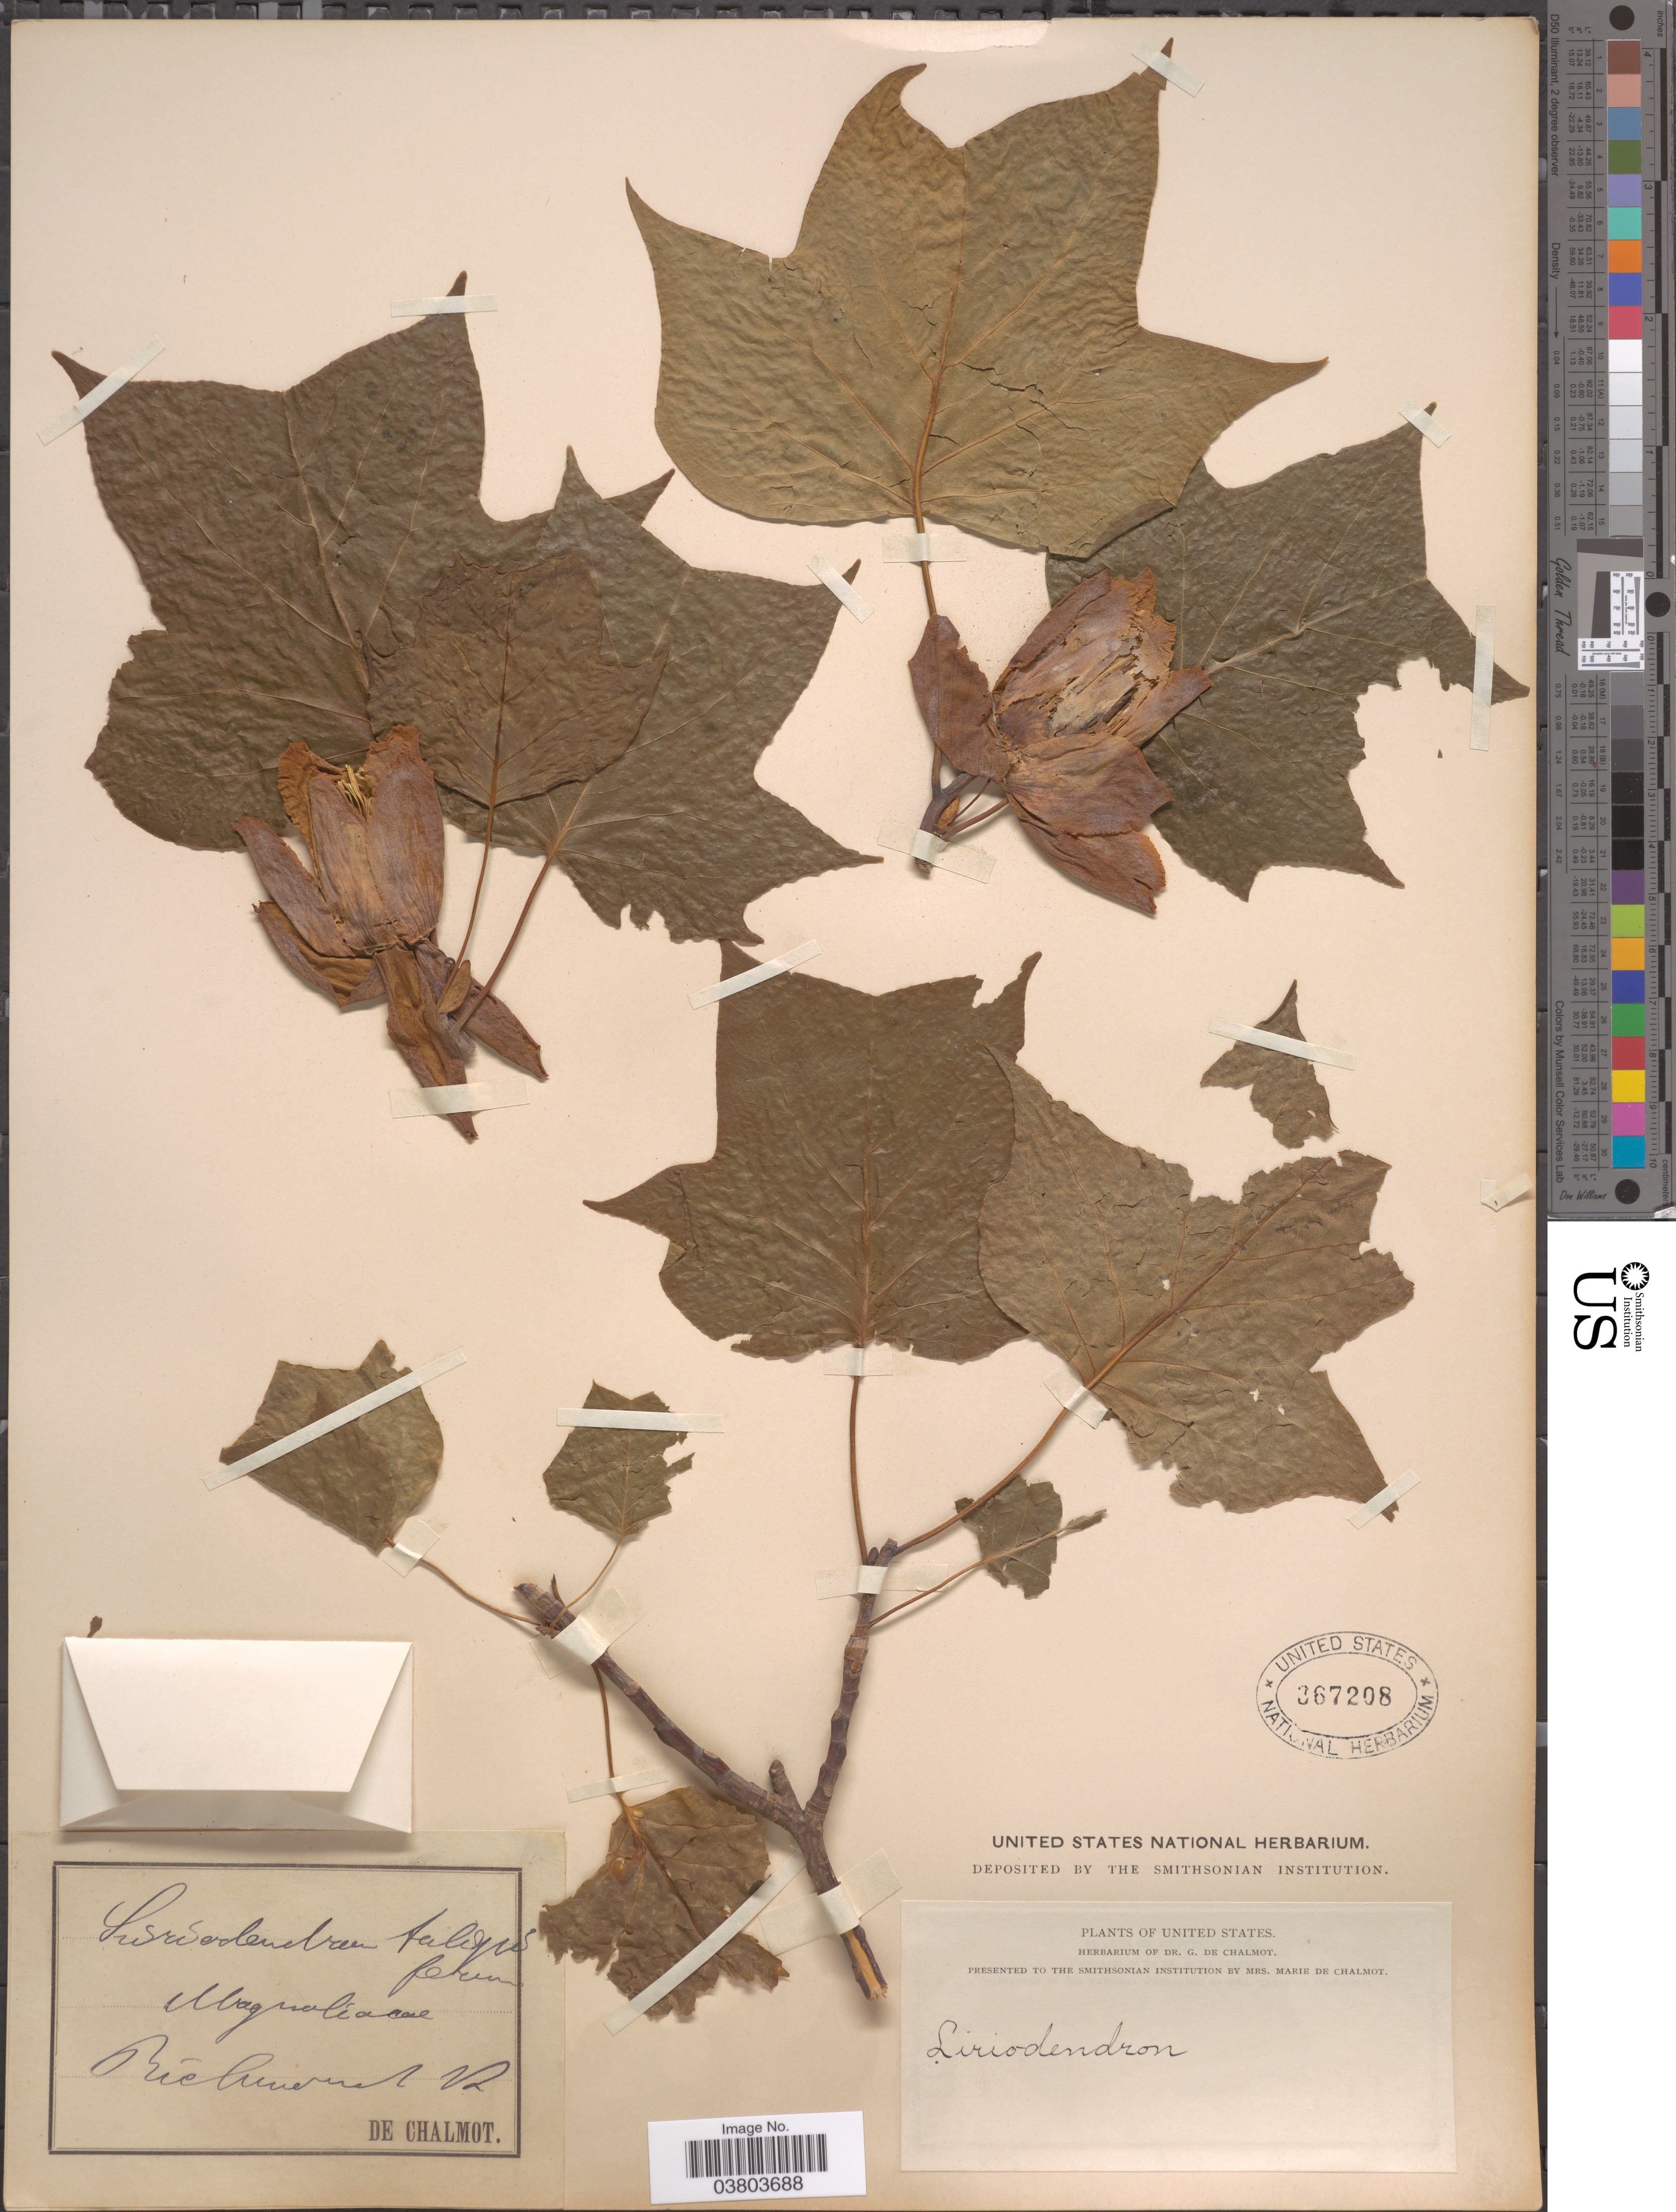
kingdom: Plantae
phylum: Tracheophyta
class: Magnoliopsida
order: Magnoliales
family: Magnoliaceae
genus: Liriodendron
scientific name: Liriodendron tulipifera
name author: L.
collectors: G. de Chalmot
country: United States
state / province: Virginia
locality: Richmond.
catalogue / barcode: US 367208